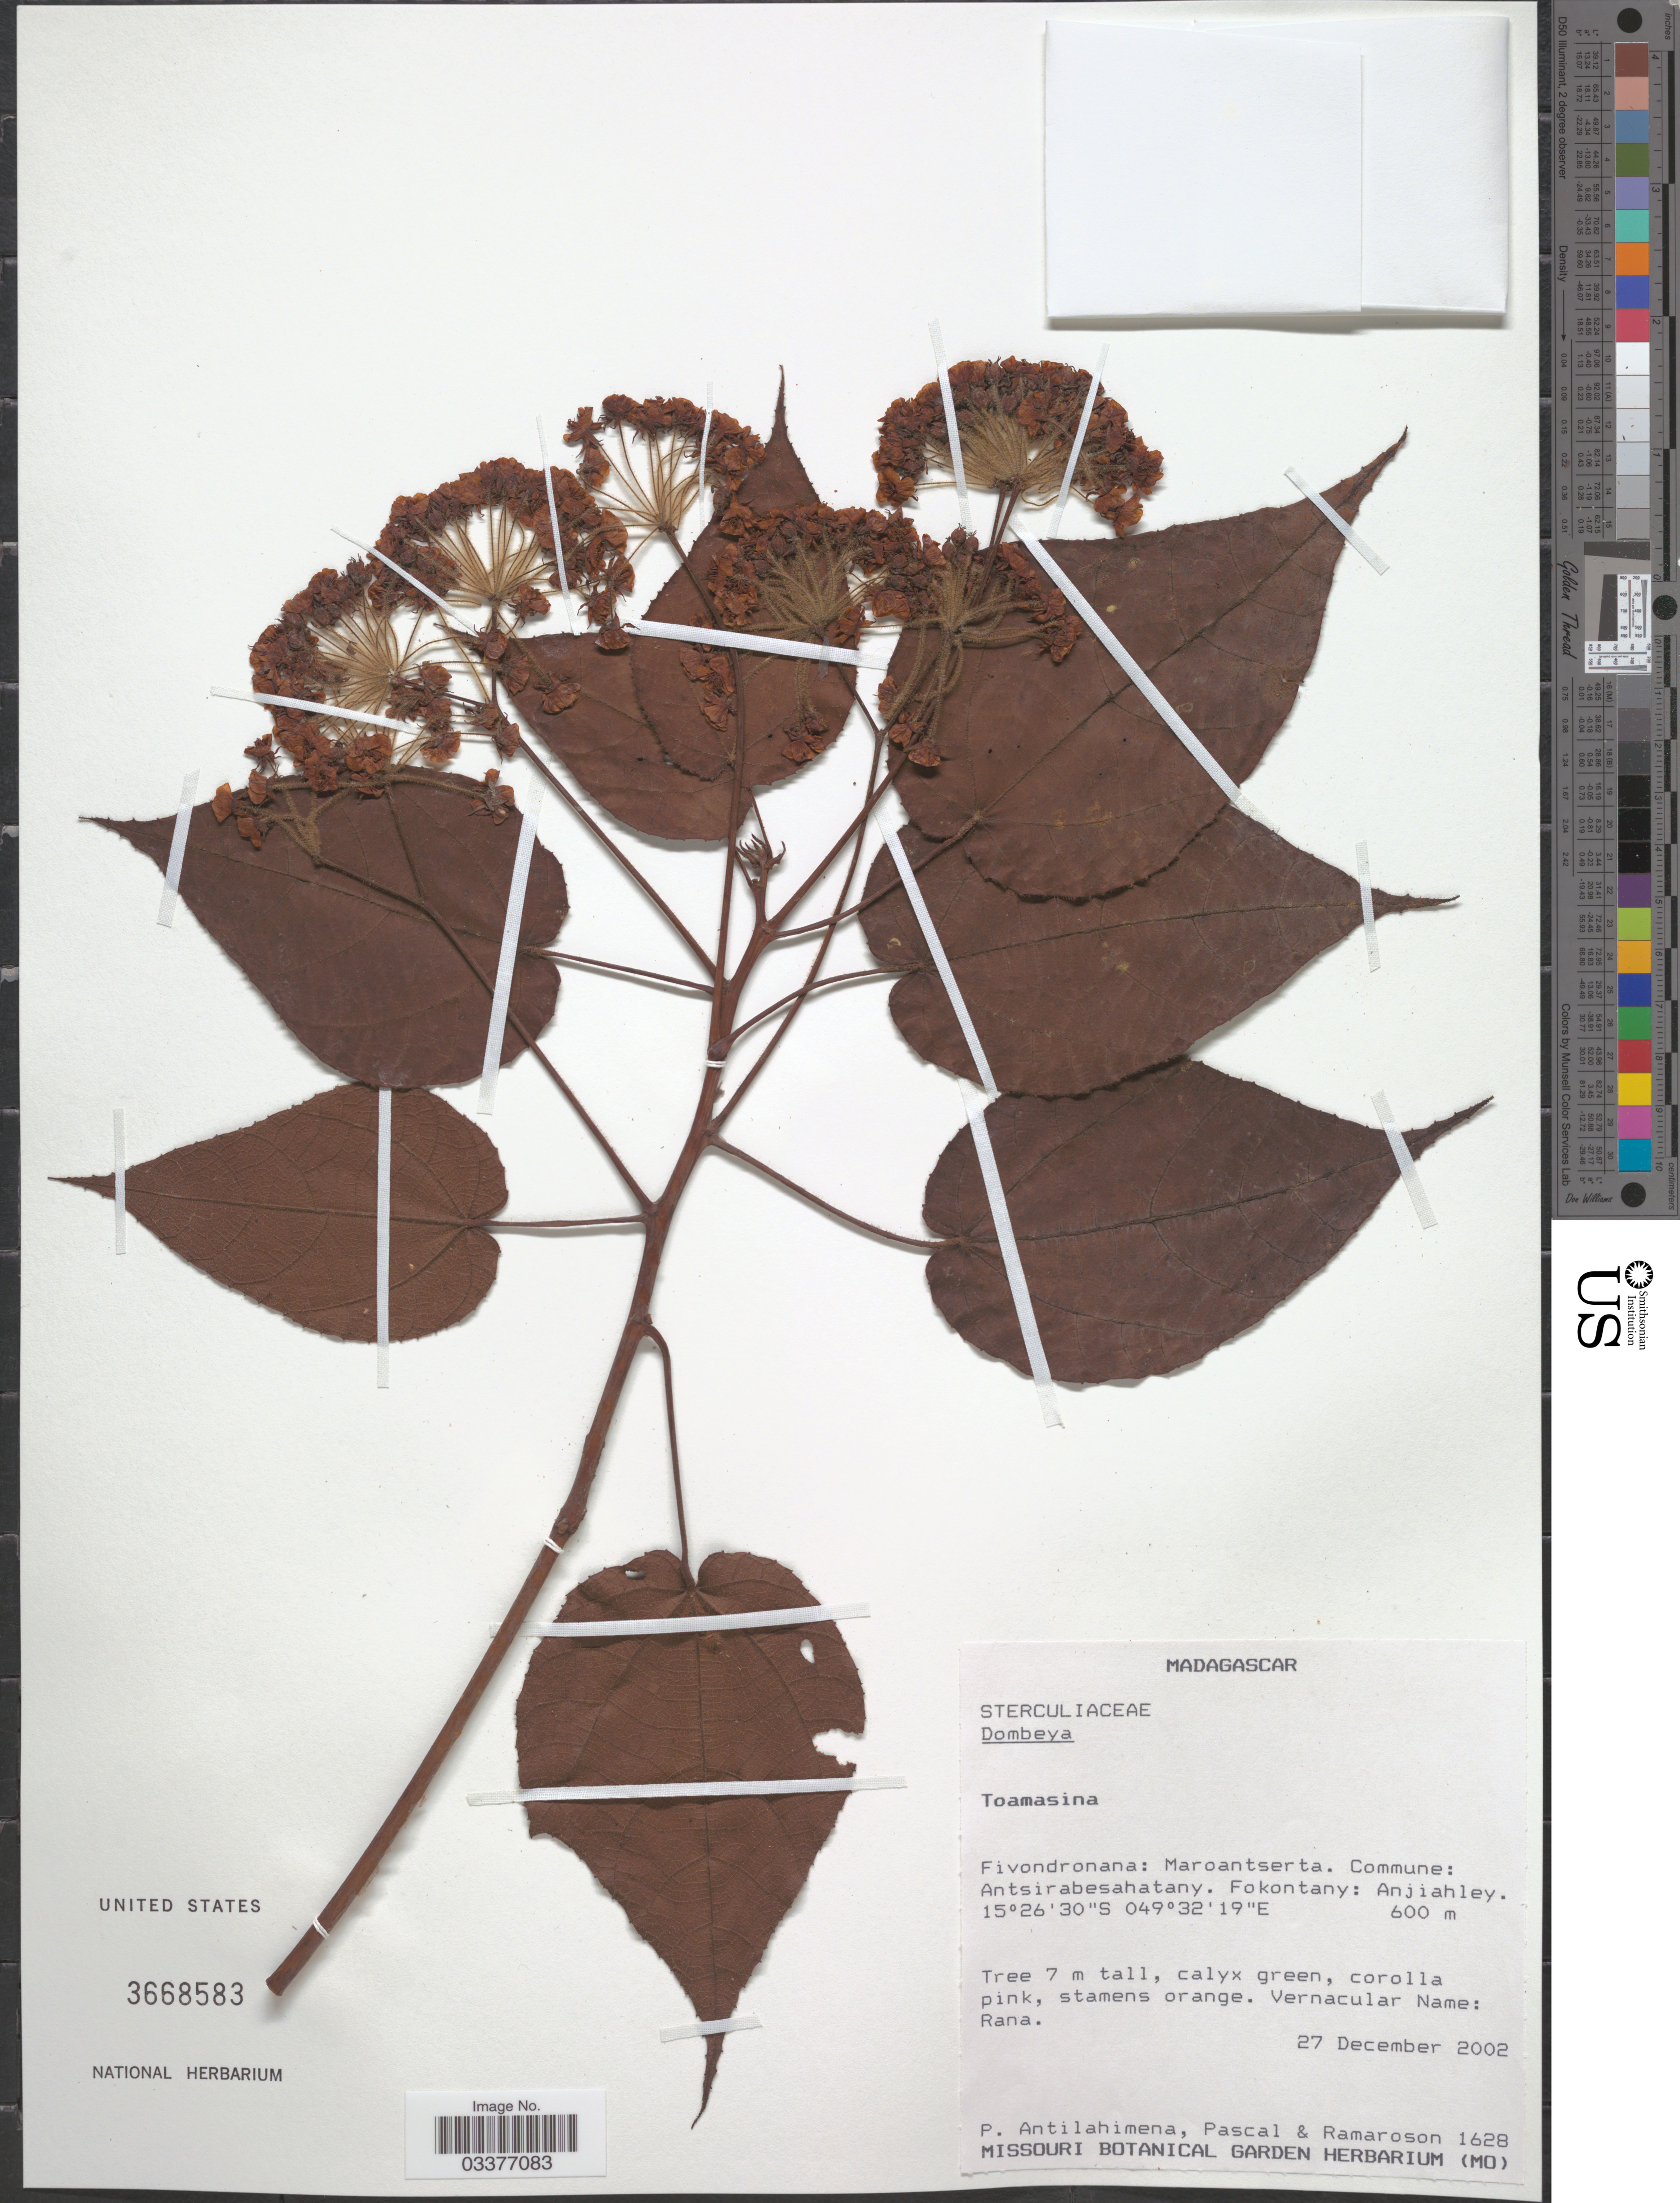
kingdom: Plantae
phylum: Tracheophyta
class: Magnoliopsida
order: Malvales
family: Malvaceae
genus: Dombeya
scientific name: Dombeya sp.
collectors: P. Antilahimena, -. Pascal & Ramaroson, --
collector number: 1628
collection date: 2002-12-27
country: Madagascar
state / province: Analanjirofo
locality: Fivondronana: Maroantsetra. Commune: Antsirabesahatany. Fokontany: Anjiahley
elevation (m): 600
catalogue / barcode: US 3668583